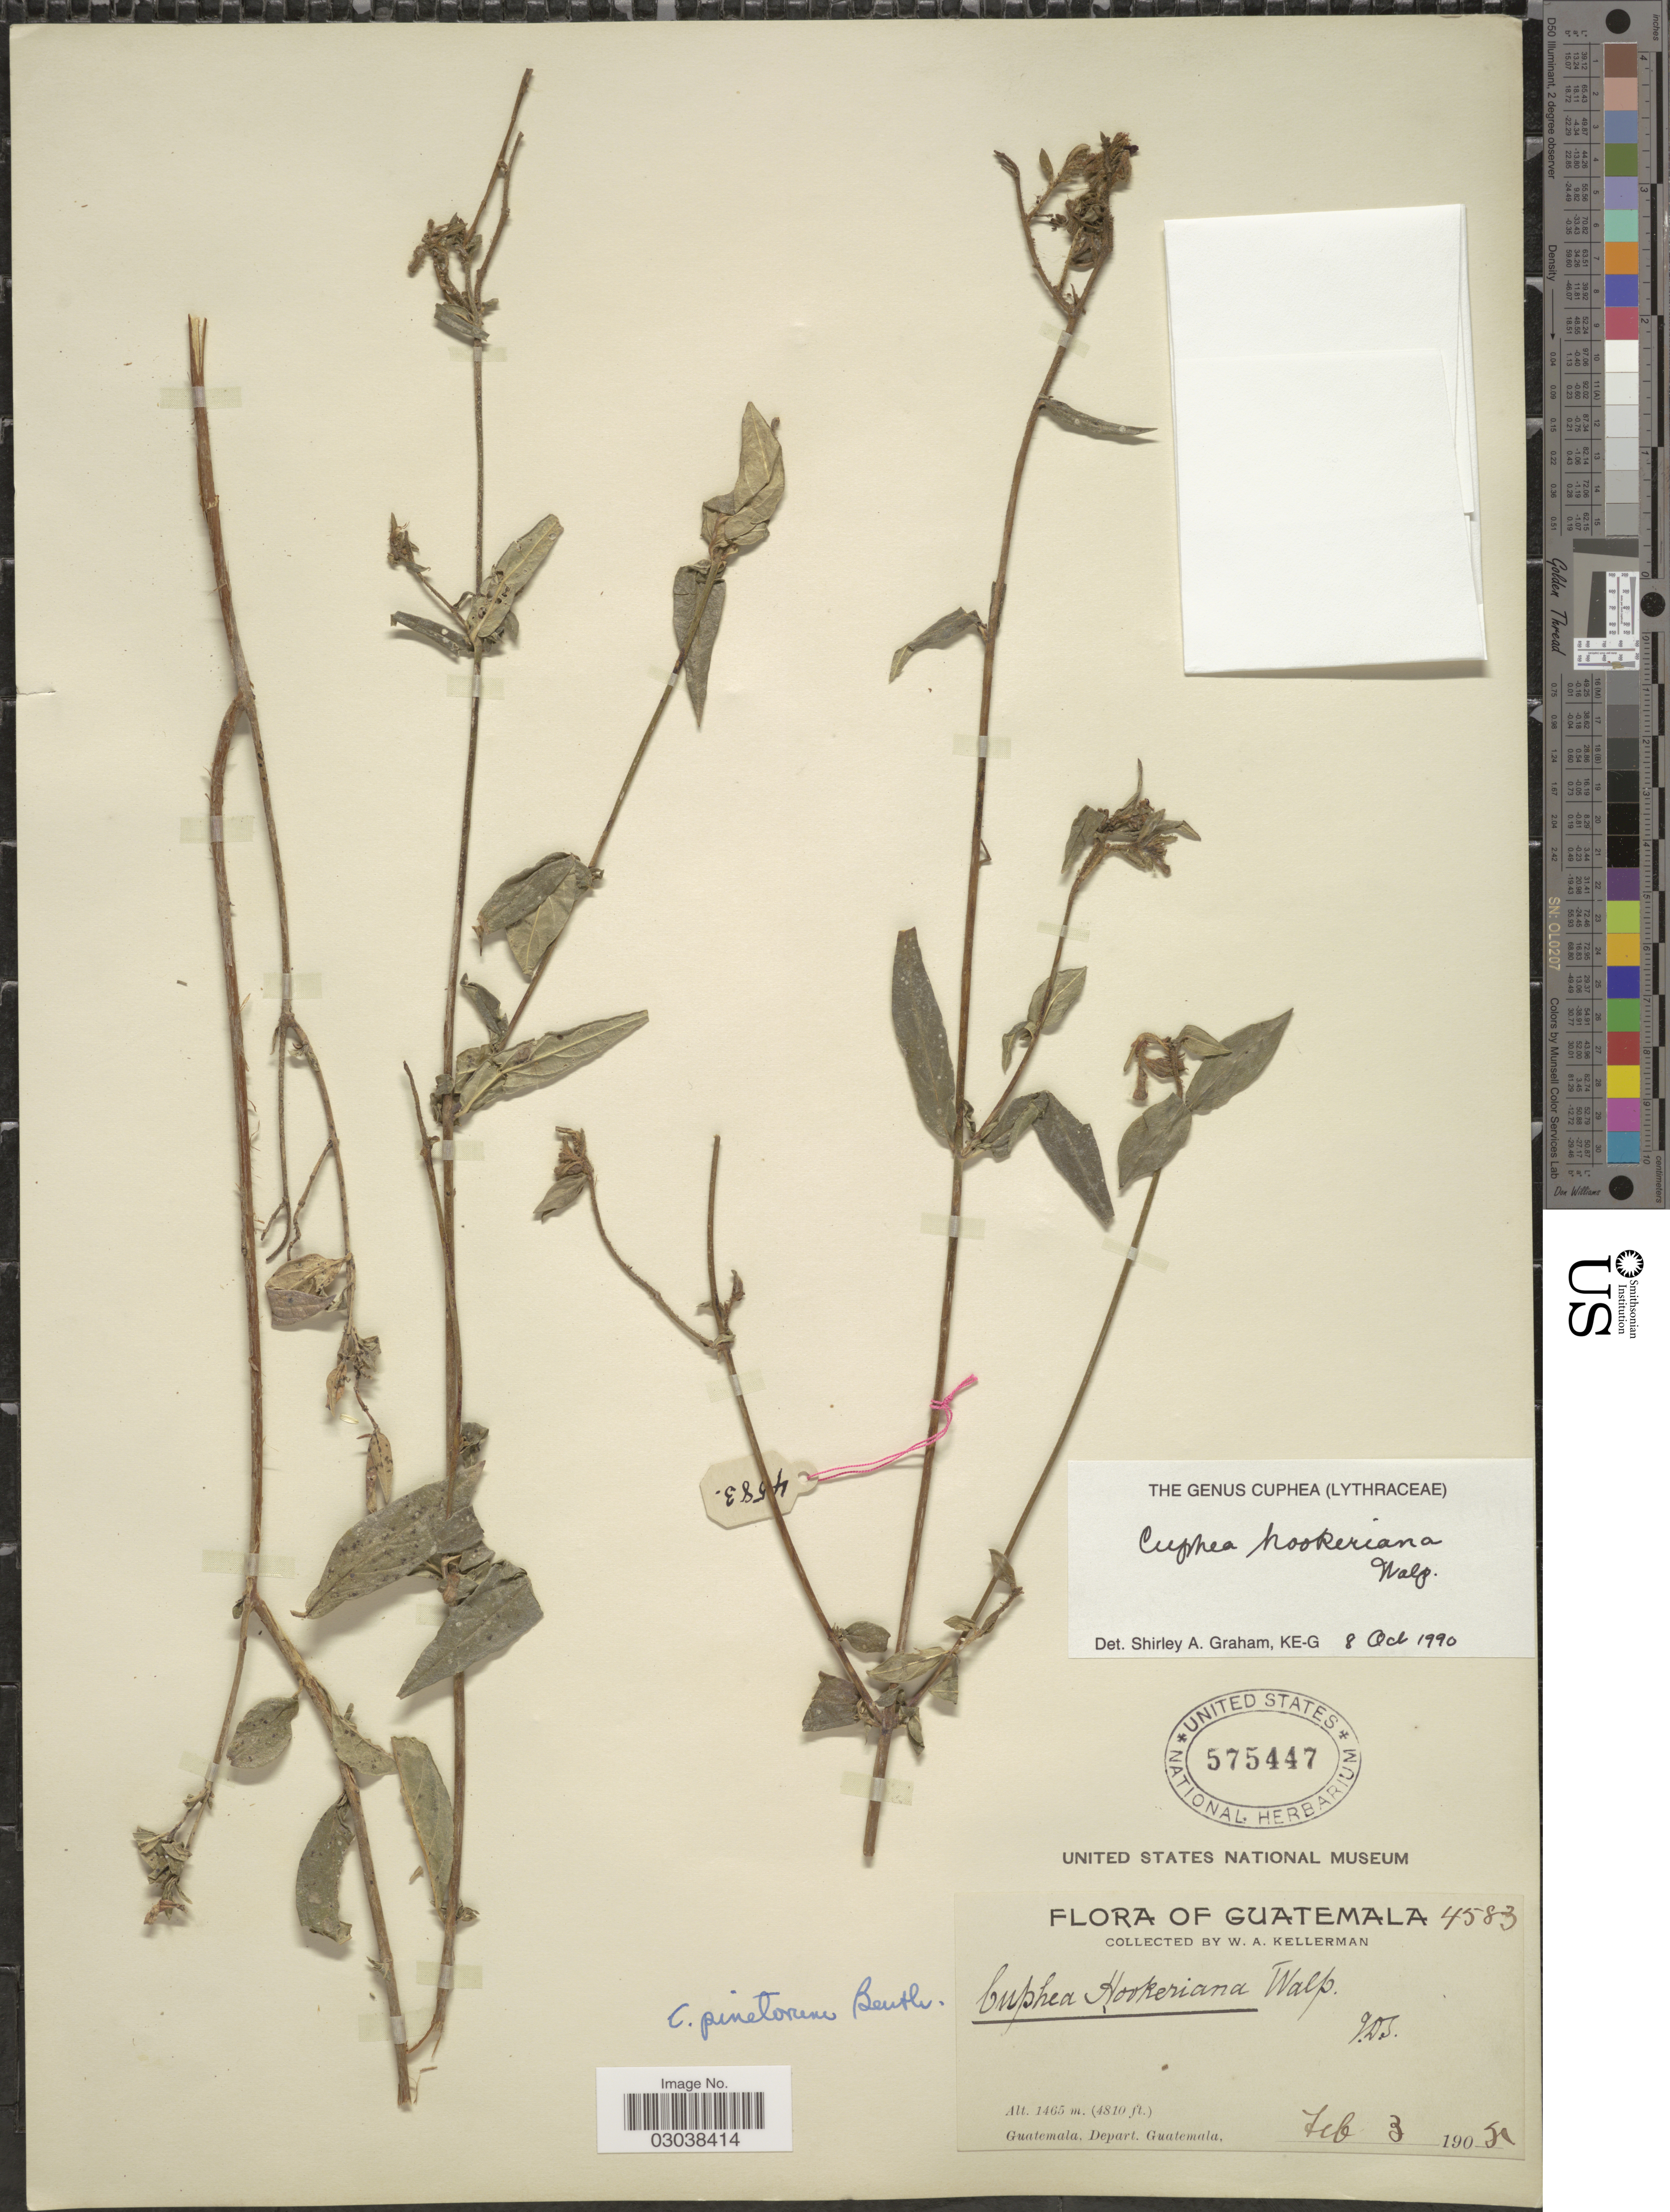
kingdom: Plantae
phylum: Tracheophyta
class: Magnoliopsida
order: Myrtales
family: Lythraceae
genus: Cuphea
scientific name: Cuphea hookeriana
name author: Walp.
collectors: W. Kellerman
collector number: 4583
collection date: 1905-02-03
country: Guatemala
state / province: Guatemala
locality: Depart. Guatemala.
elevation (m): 1465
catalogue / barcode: US 575447